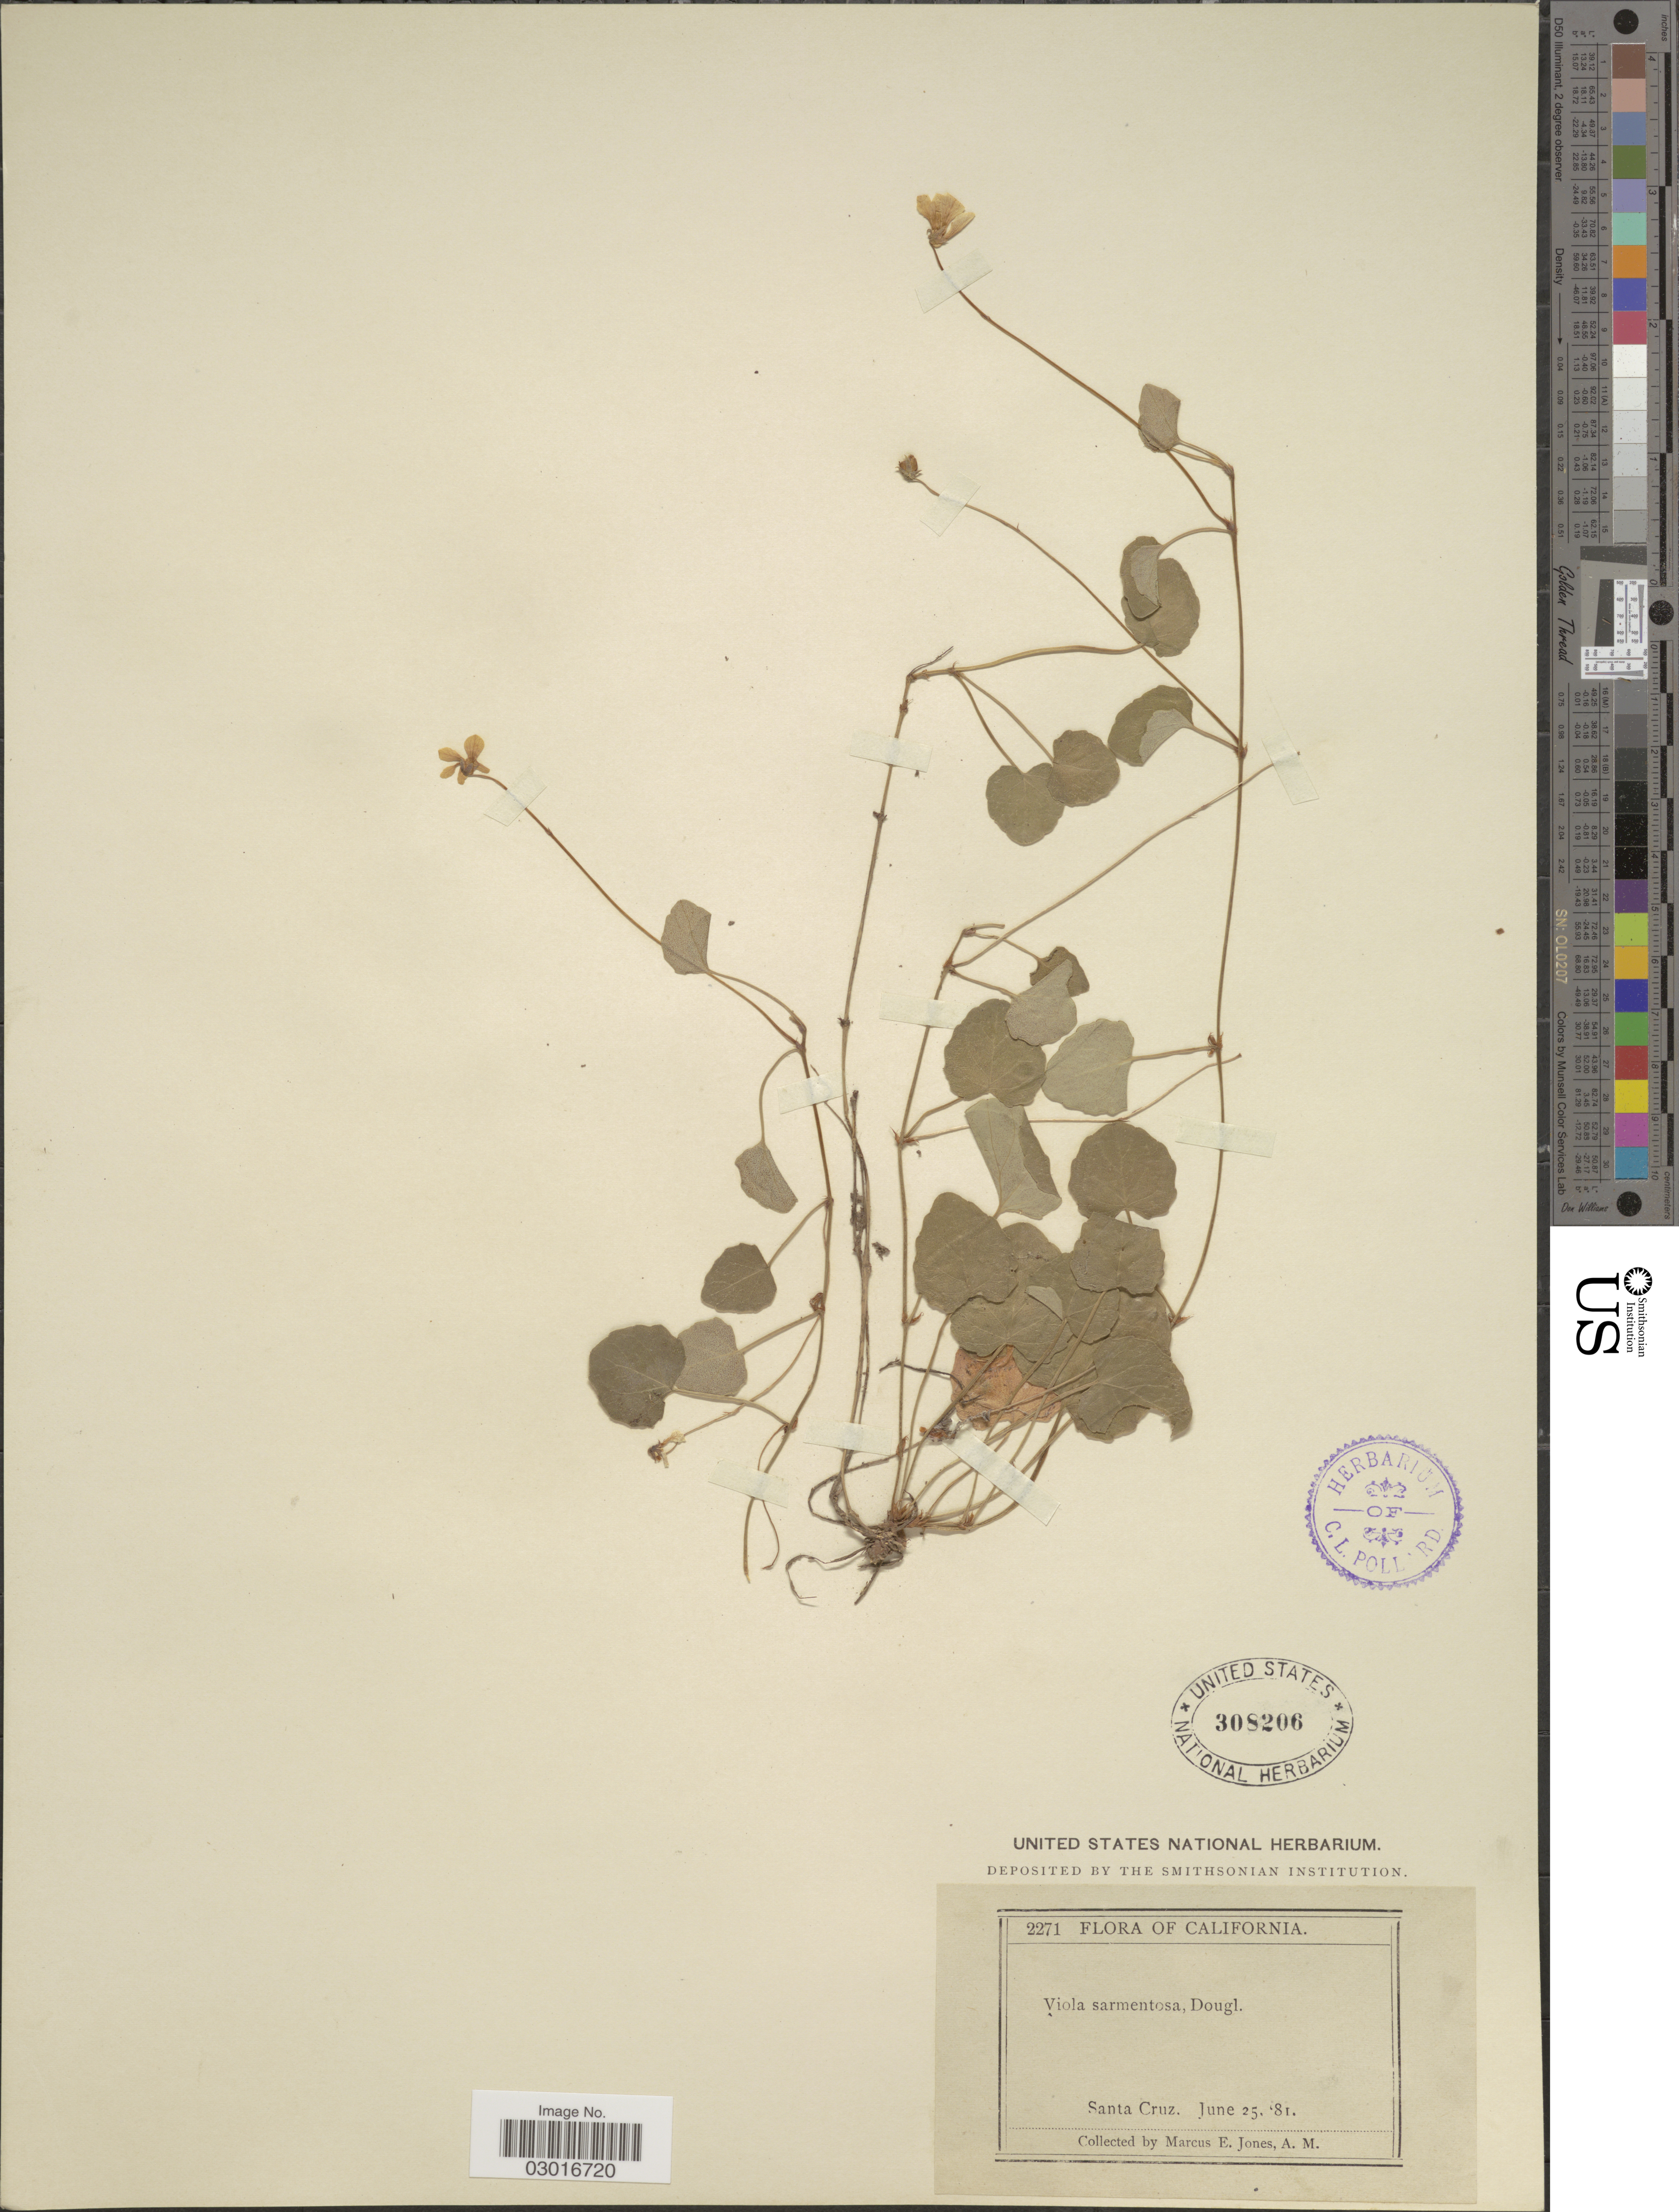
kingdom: Plantae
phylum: Tracheophyta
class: Magnoliopsida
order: Malpighiales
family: Violaceae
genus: Viola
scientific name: Viola sempervirens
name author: Greene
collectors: M. E. Jones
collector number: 2271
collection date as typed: Transcribed d/m/y: 25/6/81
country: United States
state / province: California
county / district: Santa Cruz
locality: Santa Cruz.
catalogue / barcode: US 308206